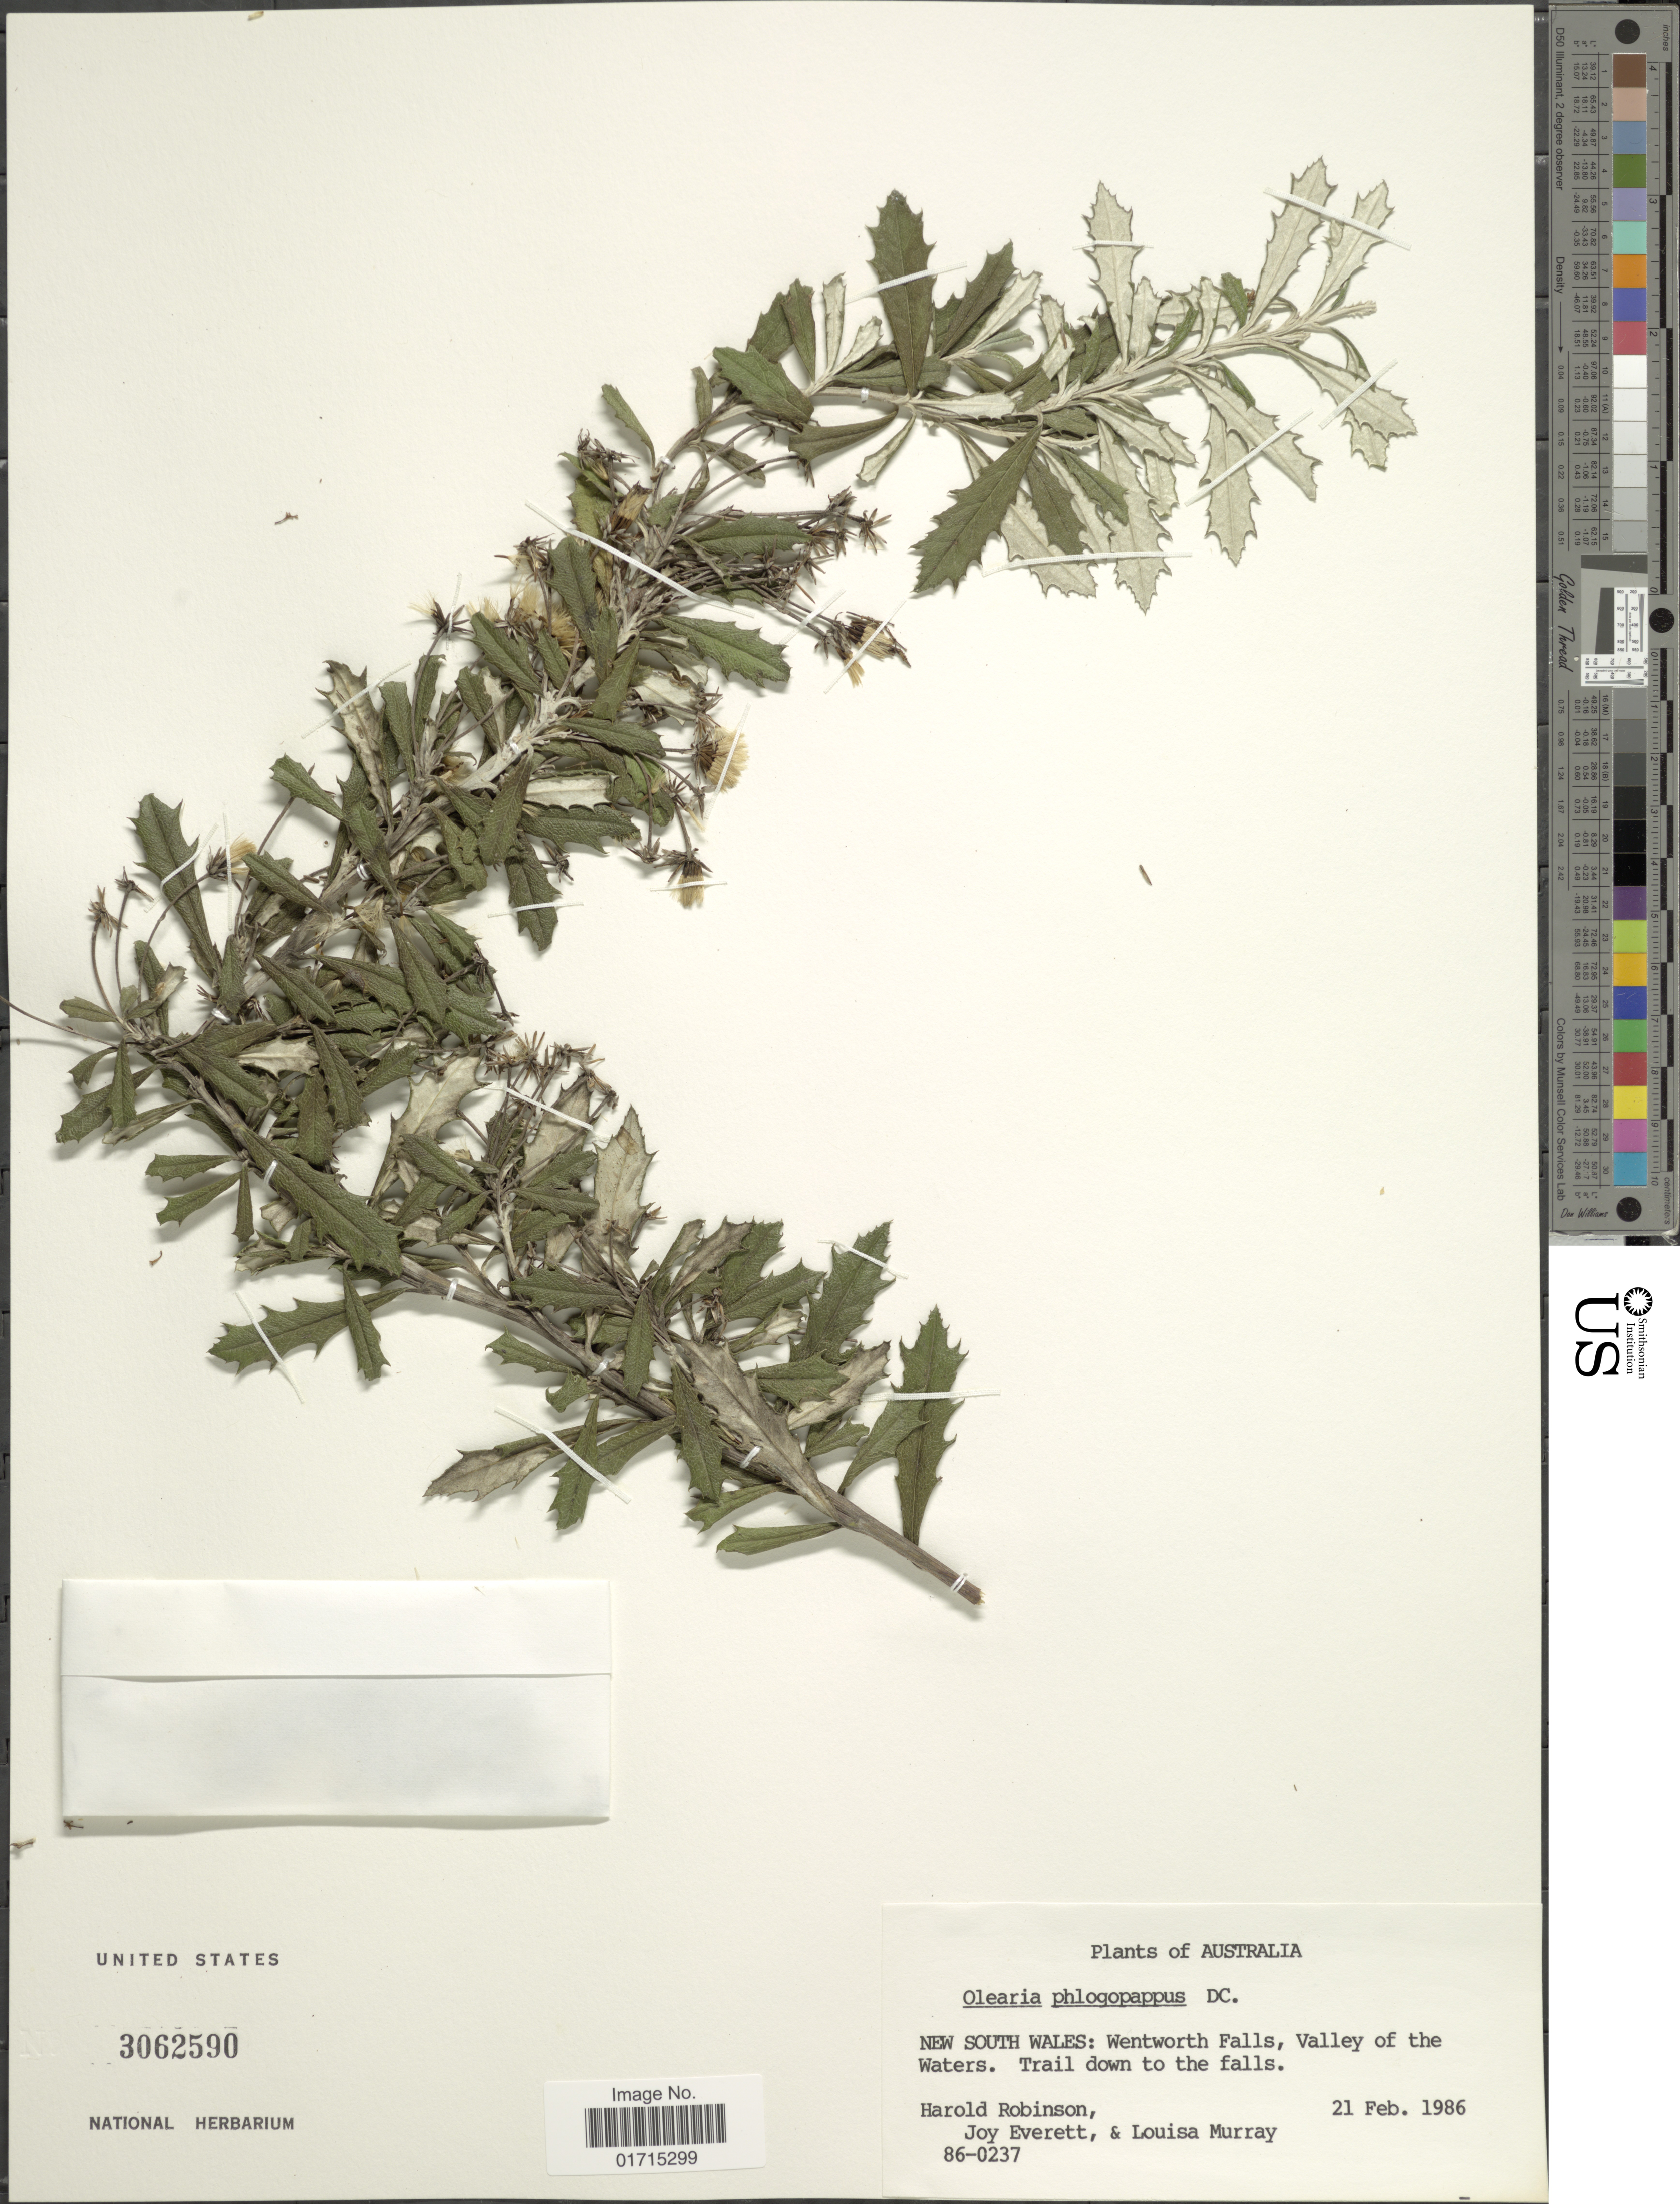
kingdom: Plantae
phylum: Tracheophyta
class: Magnoliopsida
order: Asterales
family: Asteraceae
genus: Olearia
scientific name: Olearia phlogopappa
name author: (Labill.) DC.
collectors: H. Robinson, J. Everett & L. T. Murray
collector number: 86-0237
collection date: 1986-02-21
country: Australia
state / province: New South Wales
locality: Wentworth Falls, Valley of the Waters. Trail down to the falls.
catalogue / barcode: US 3062590